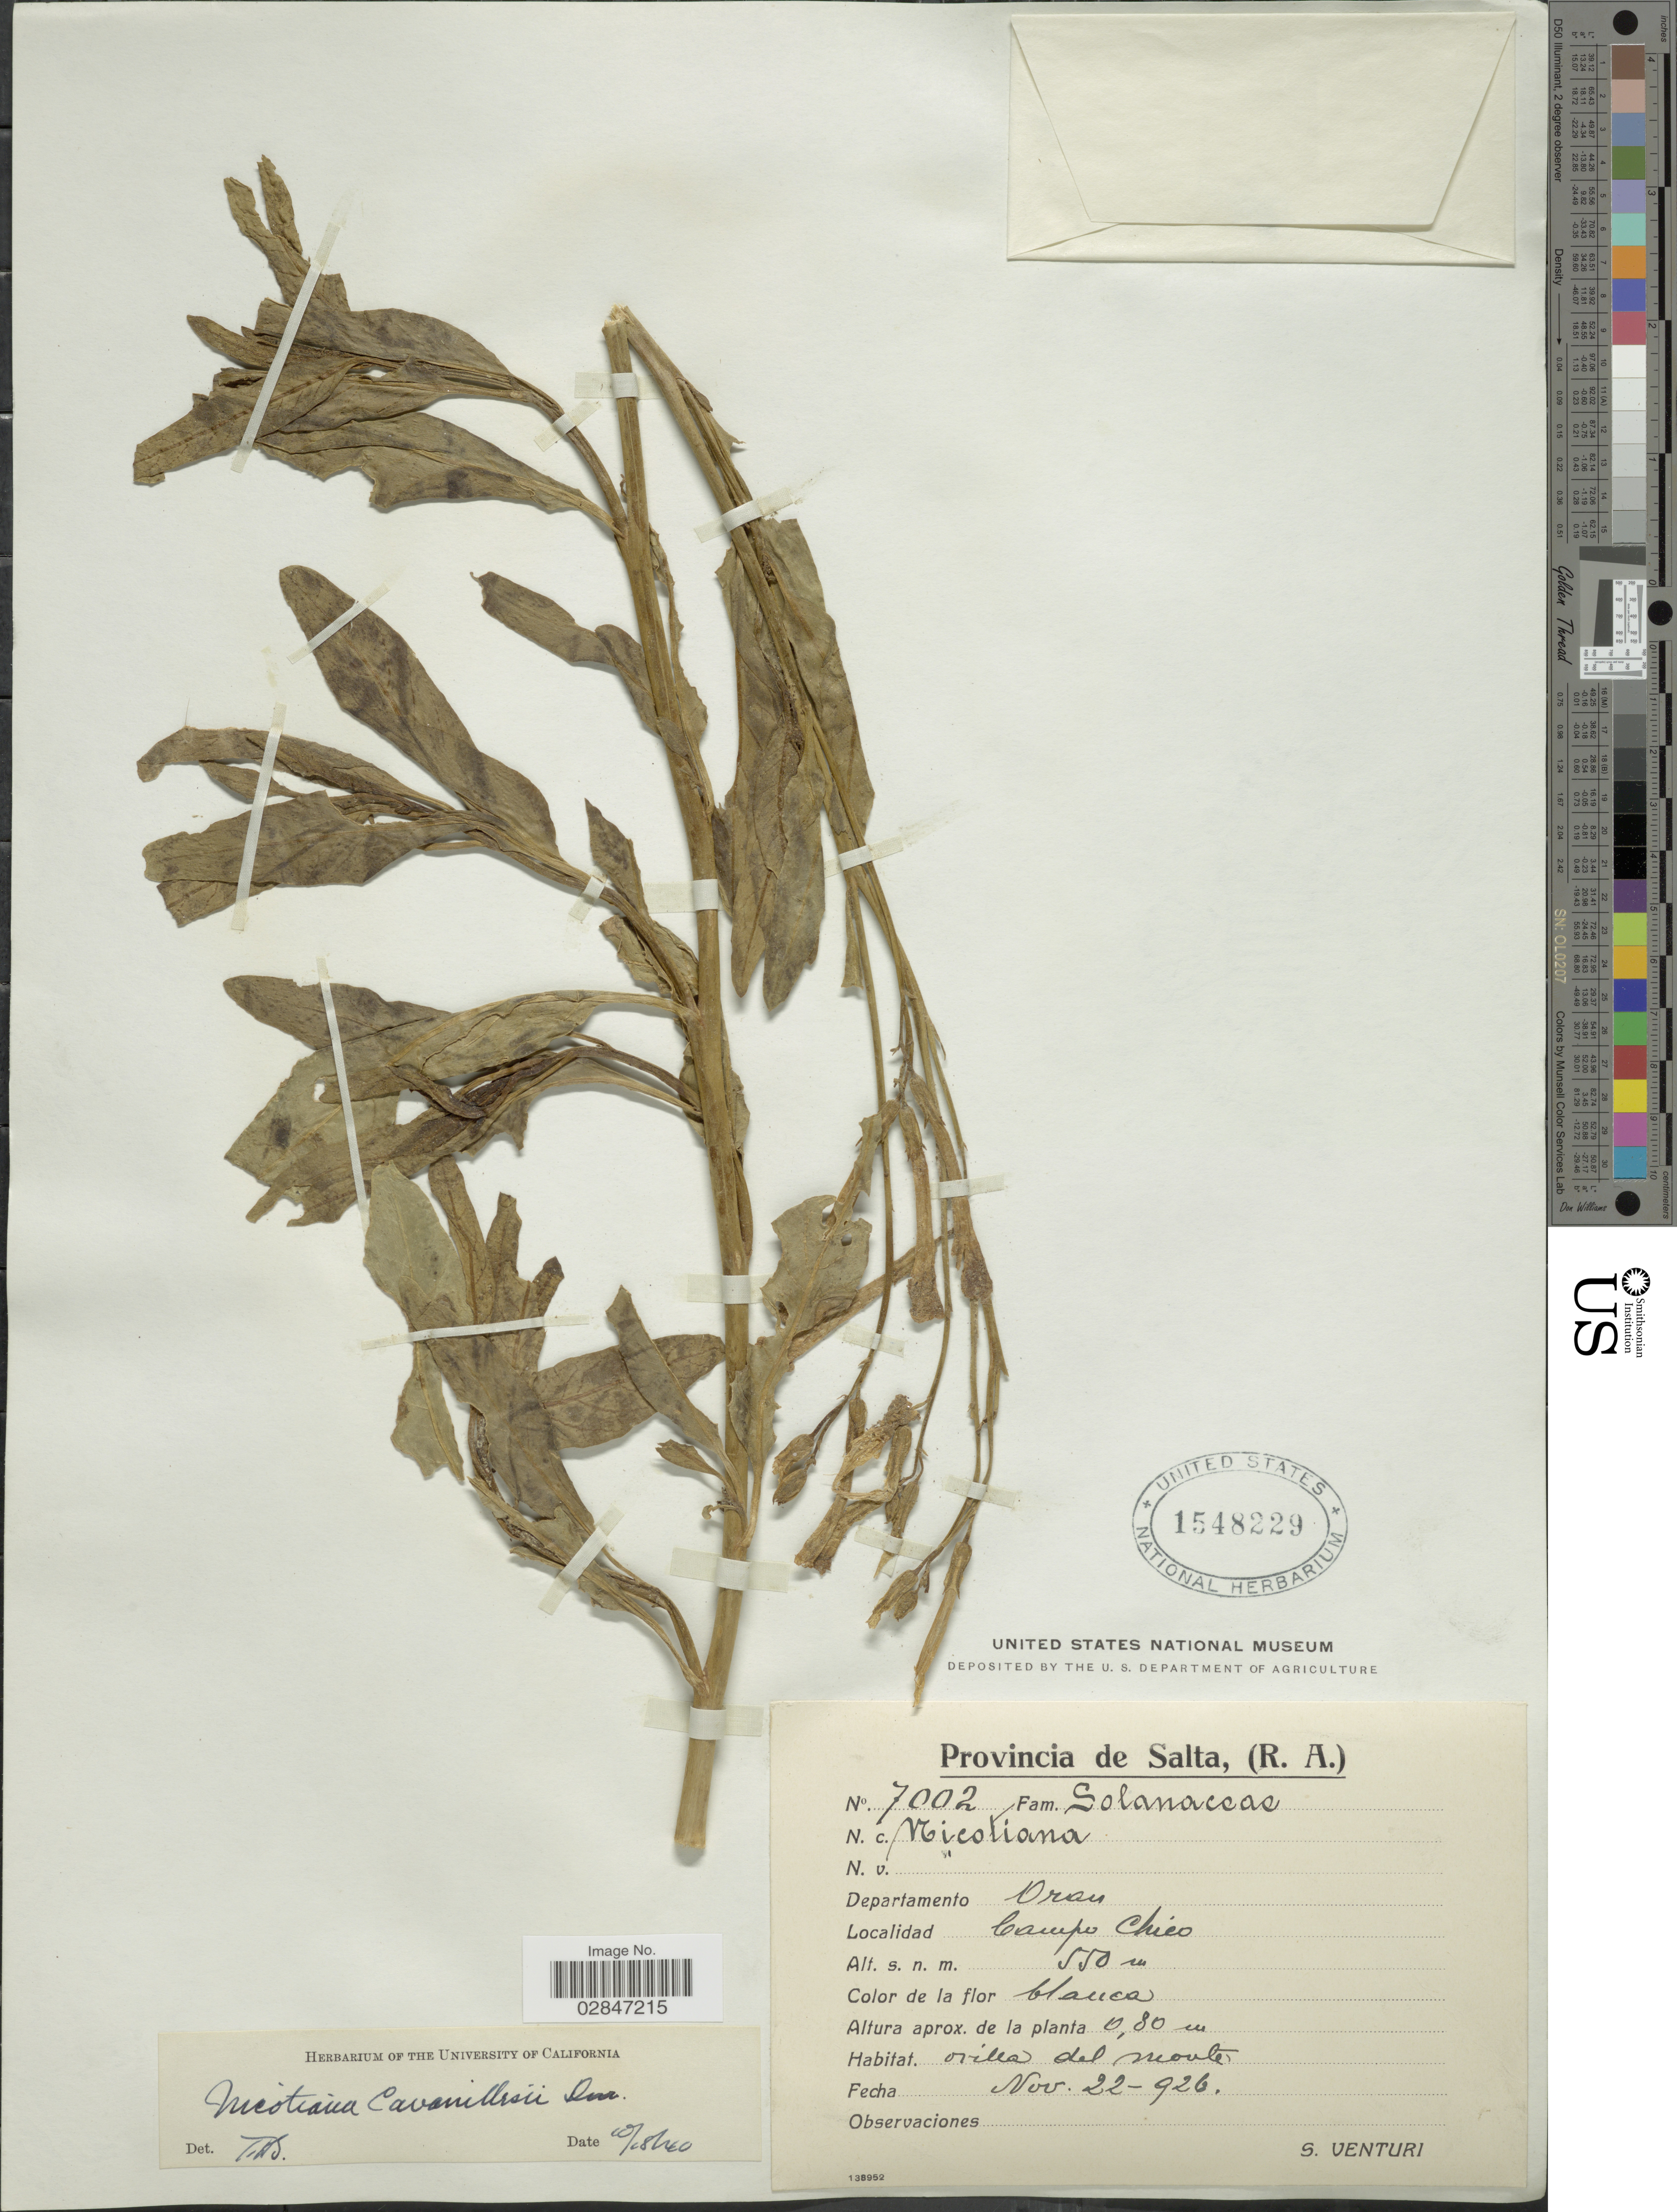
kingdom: Plantae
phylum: Tracheophyta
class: Magnoliopsida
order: Solanales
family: Solanaceae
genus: Nicotiana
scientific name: Nicotiana plumbaginifolia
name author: Viv.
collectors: S. Venturi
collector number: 7002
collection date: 1926-11-22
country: Argentina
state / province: Salta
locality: Provincia de Salta, (R. A.), Departamento Oran, Campo Chico.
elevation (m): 550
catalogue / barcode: US 1548229